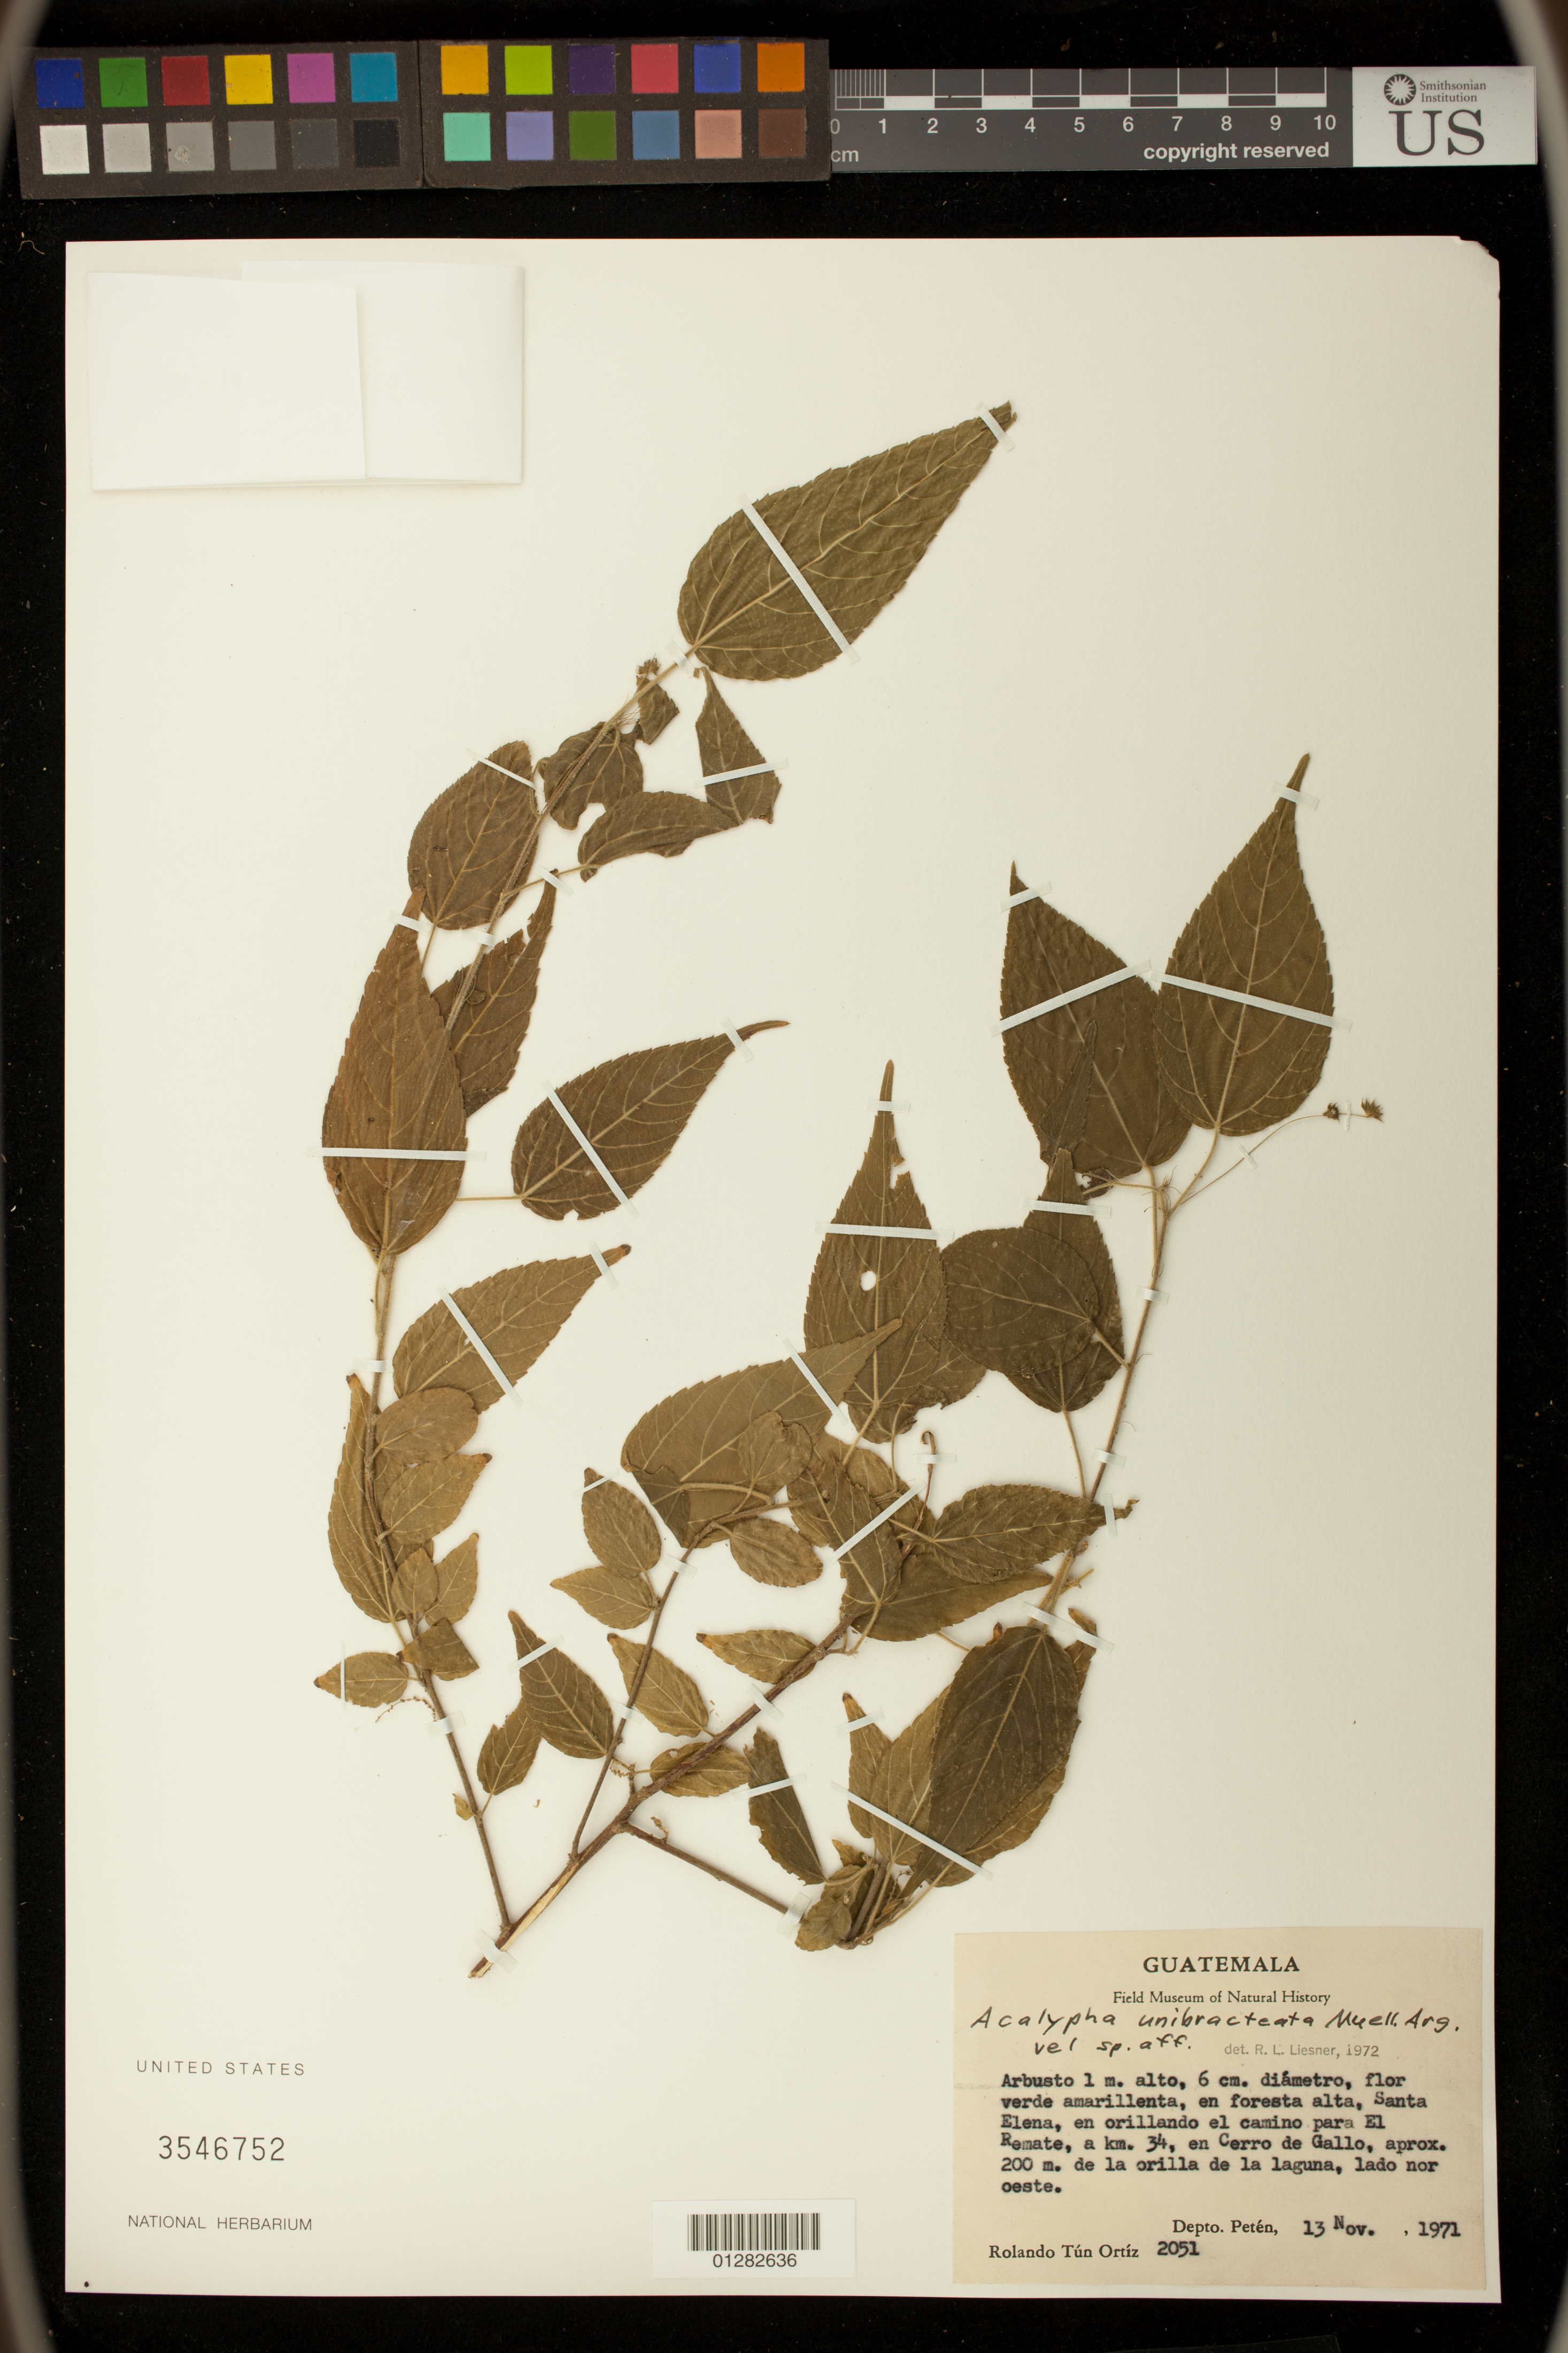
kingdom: Plantae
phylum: Tracheophyta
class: Magnoliopsida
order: Malpighiales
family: Euphorbiaceae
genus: Acalypha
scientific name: Acalypha unibracteata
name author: Müll. Arg.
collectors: A. Carter, A. M. Alexander & L. Kellogg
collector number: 2051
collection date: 1971-11-13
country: Guatemala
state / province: El Petén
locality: Santa Elena, en orillando el camino para El Remate, a km 34, en Cerro de Gallo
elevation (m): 200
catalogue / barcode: US 3546752